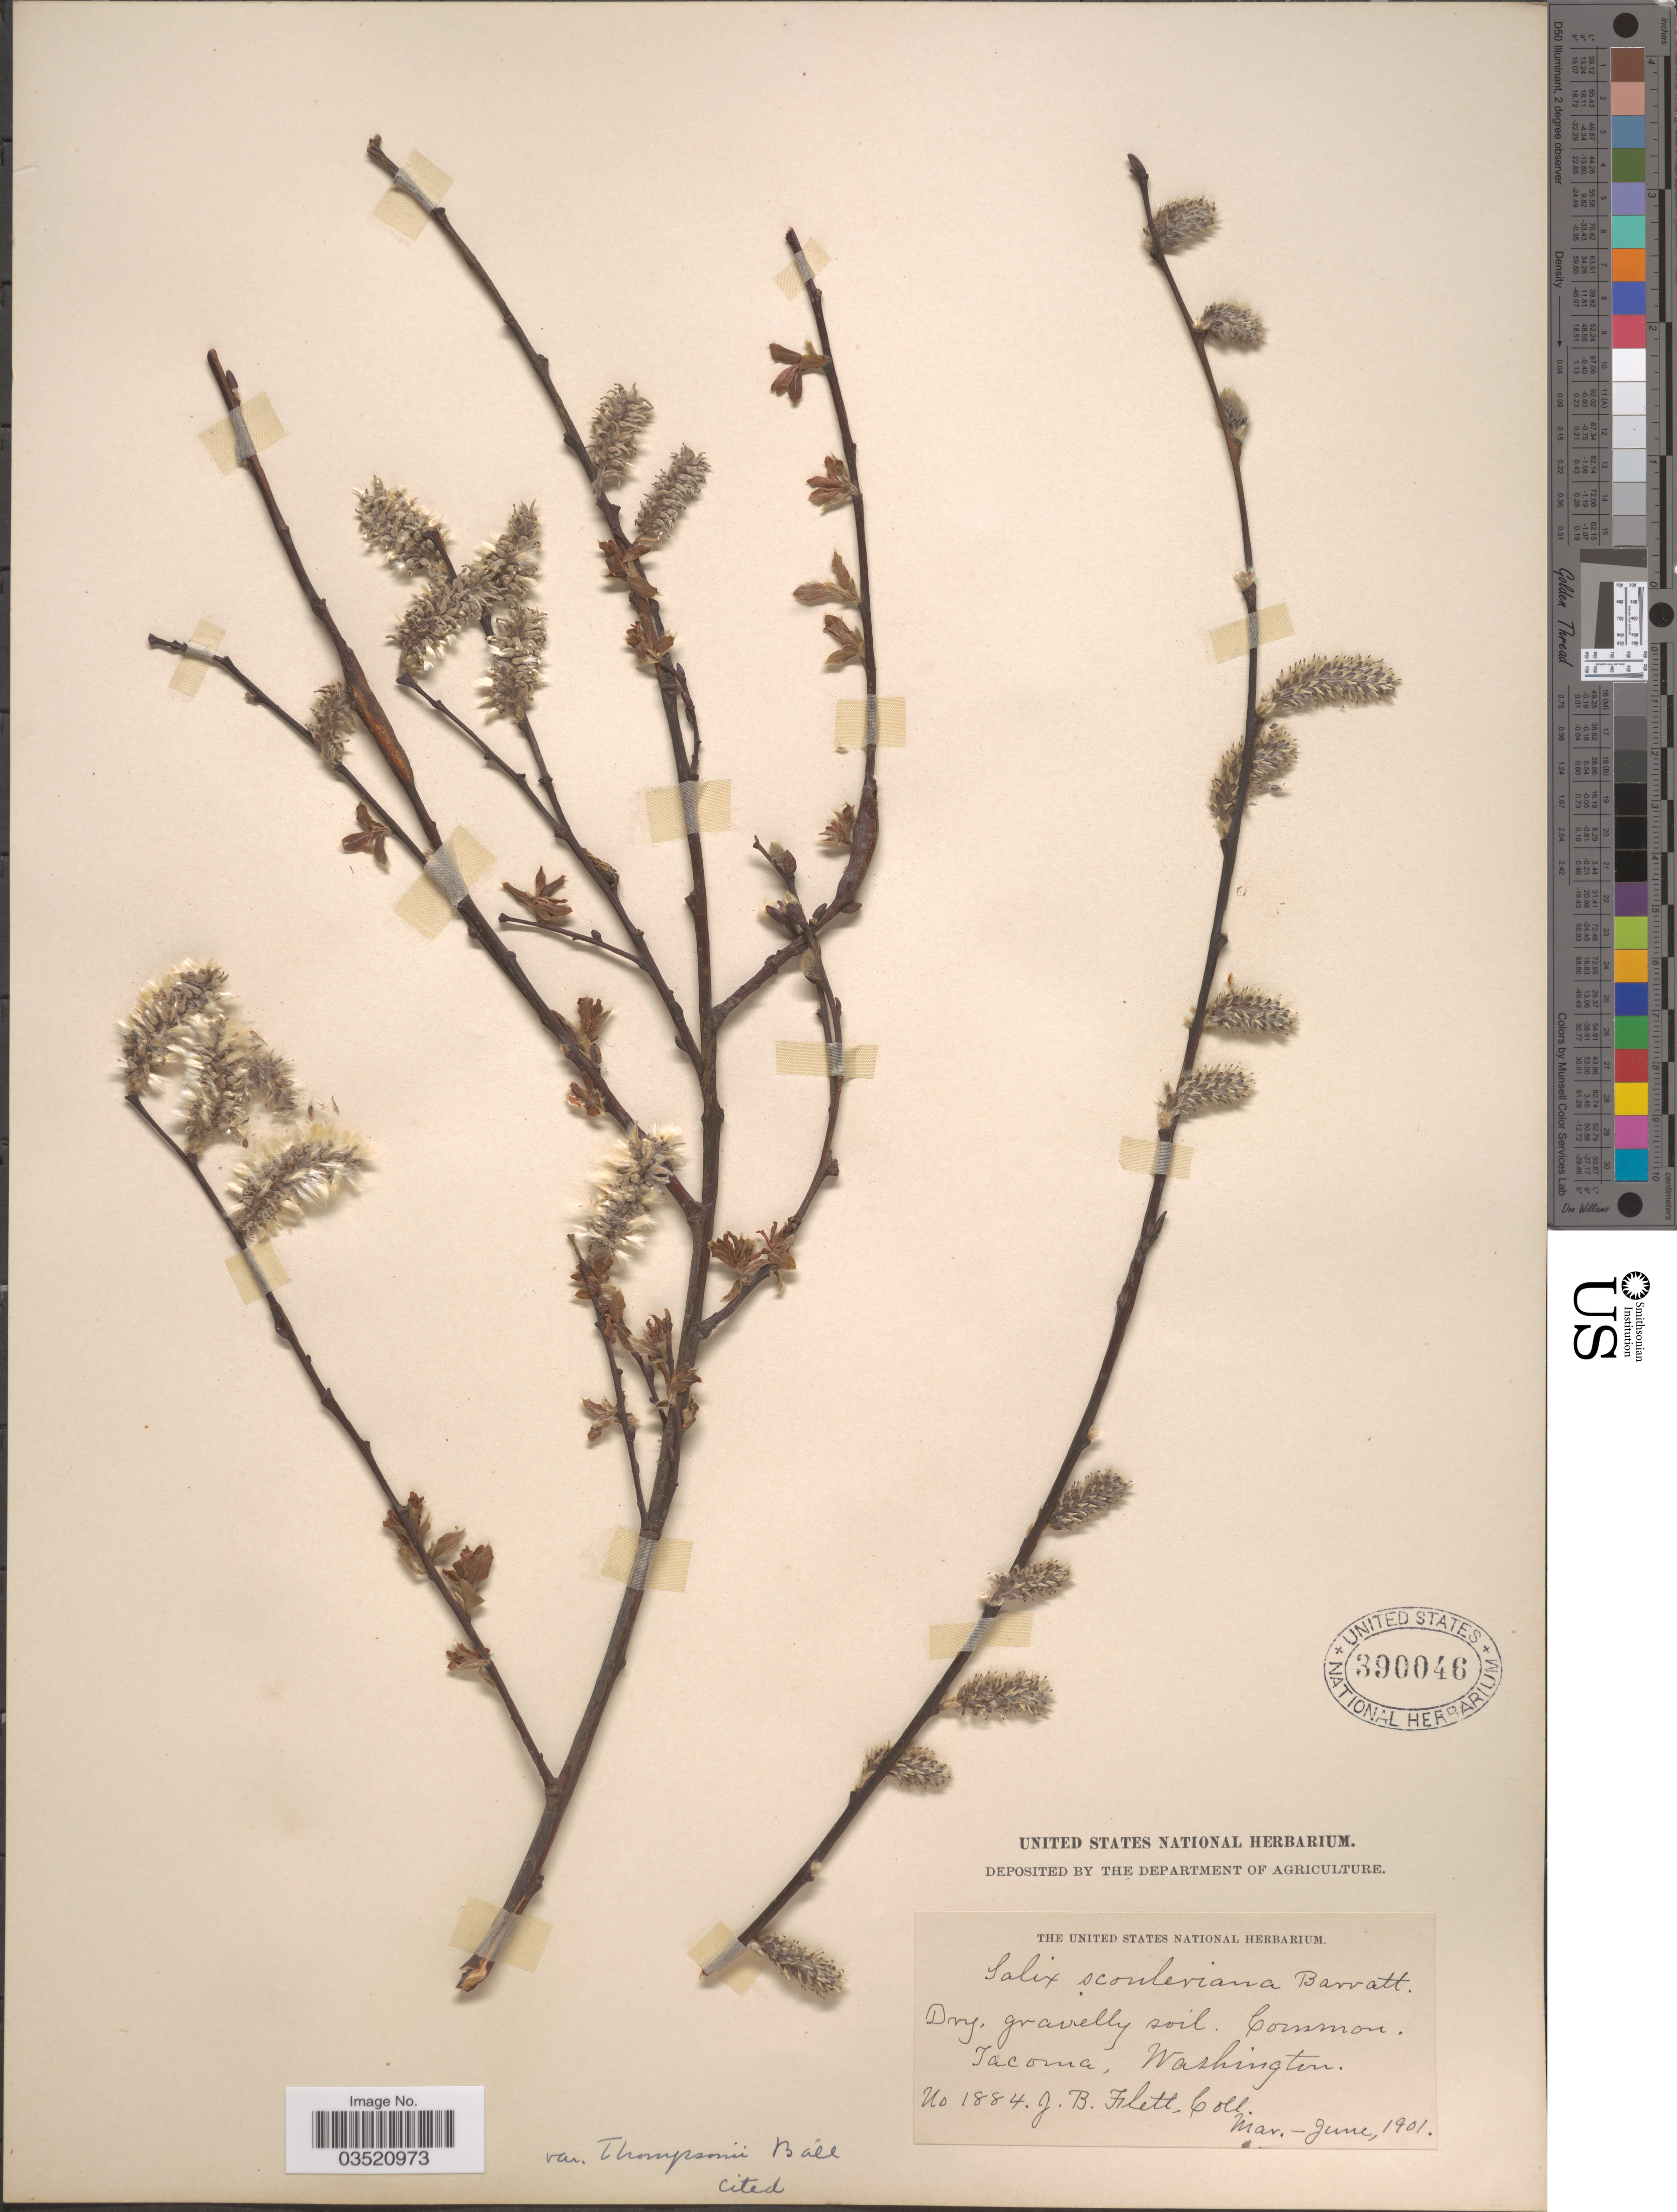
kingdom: Plantae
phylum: Tracheophyta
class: Magnoliopsida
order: Malpighiales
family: Salicaceae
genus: Salix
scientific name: Salix scouleriana var. thompsonii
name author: C.R. Ball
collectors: J. Flett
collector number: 1884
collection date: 1901-03/1901-06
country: United States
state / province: Washington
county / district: Pierce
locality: Tacoma.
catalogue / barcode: US 390046